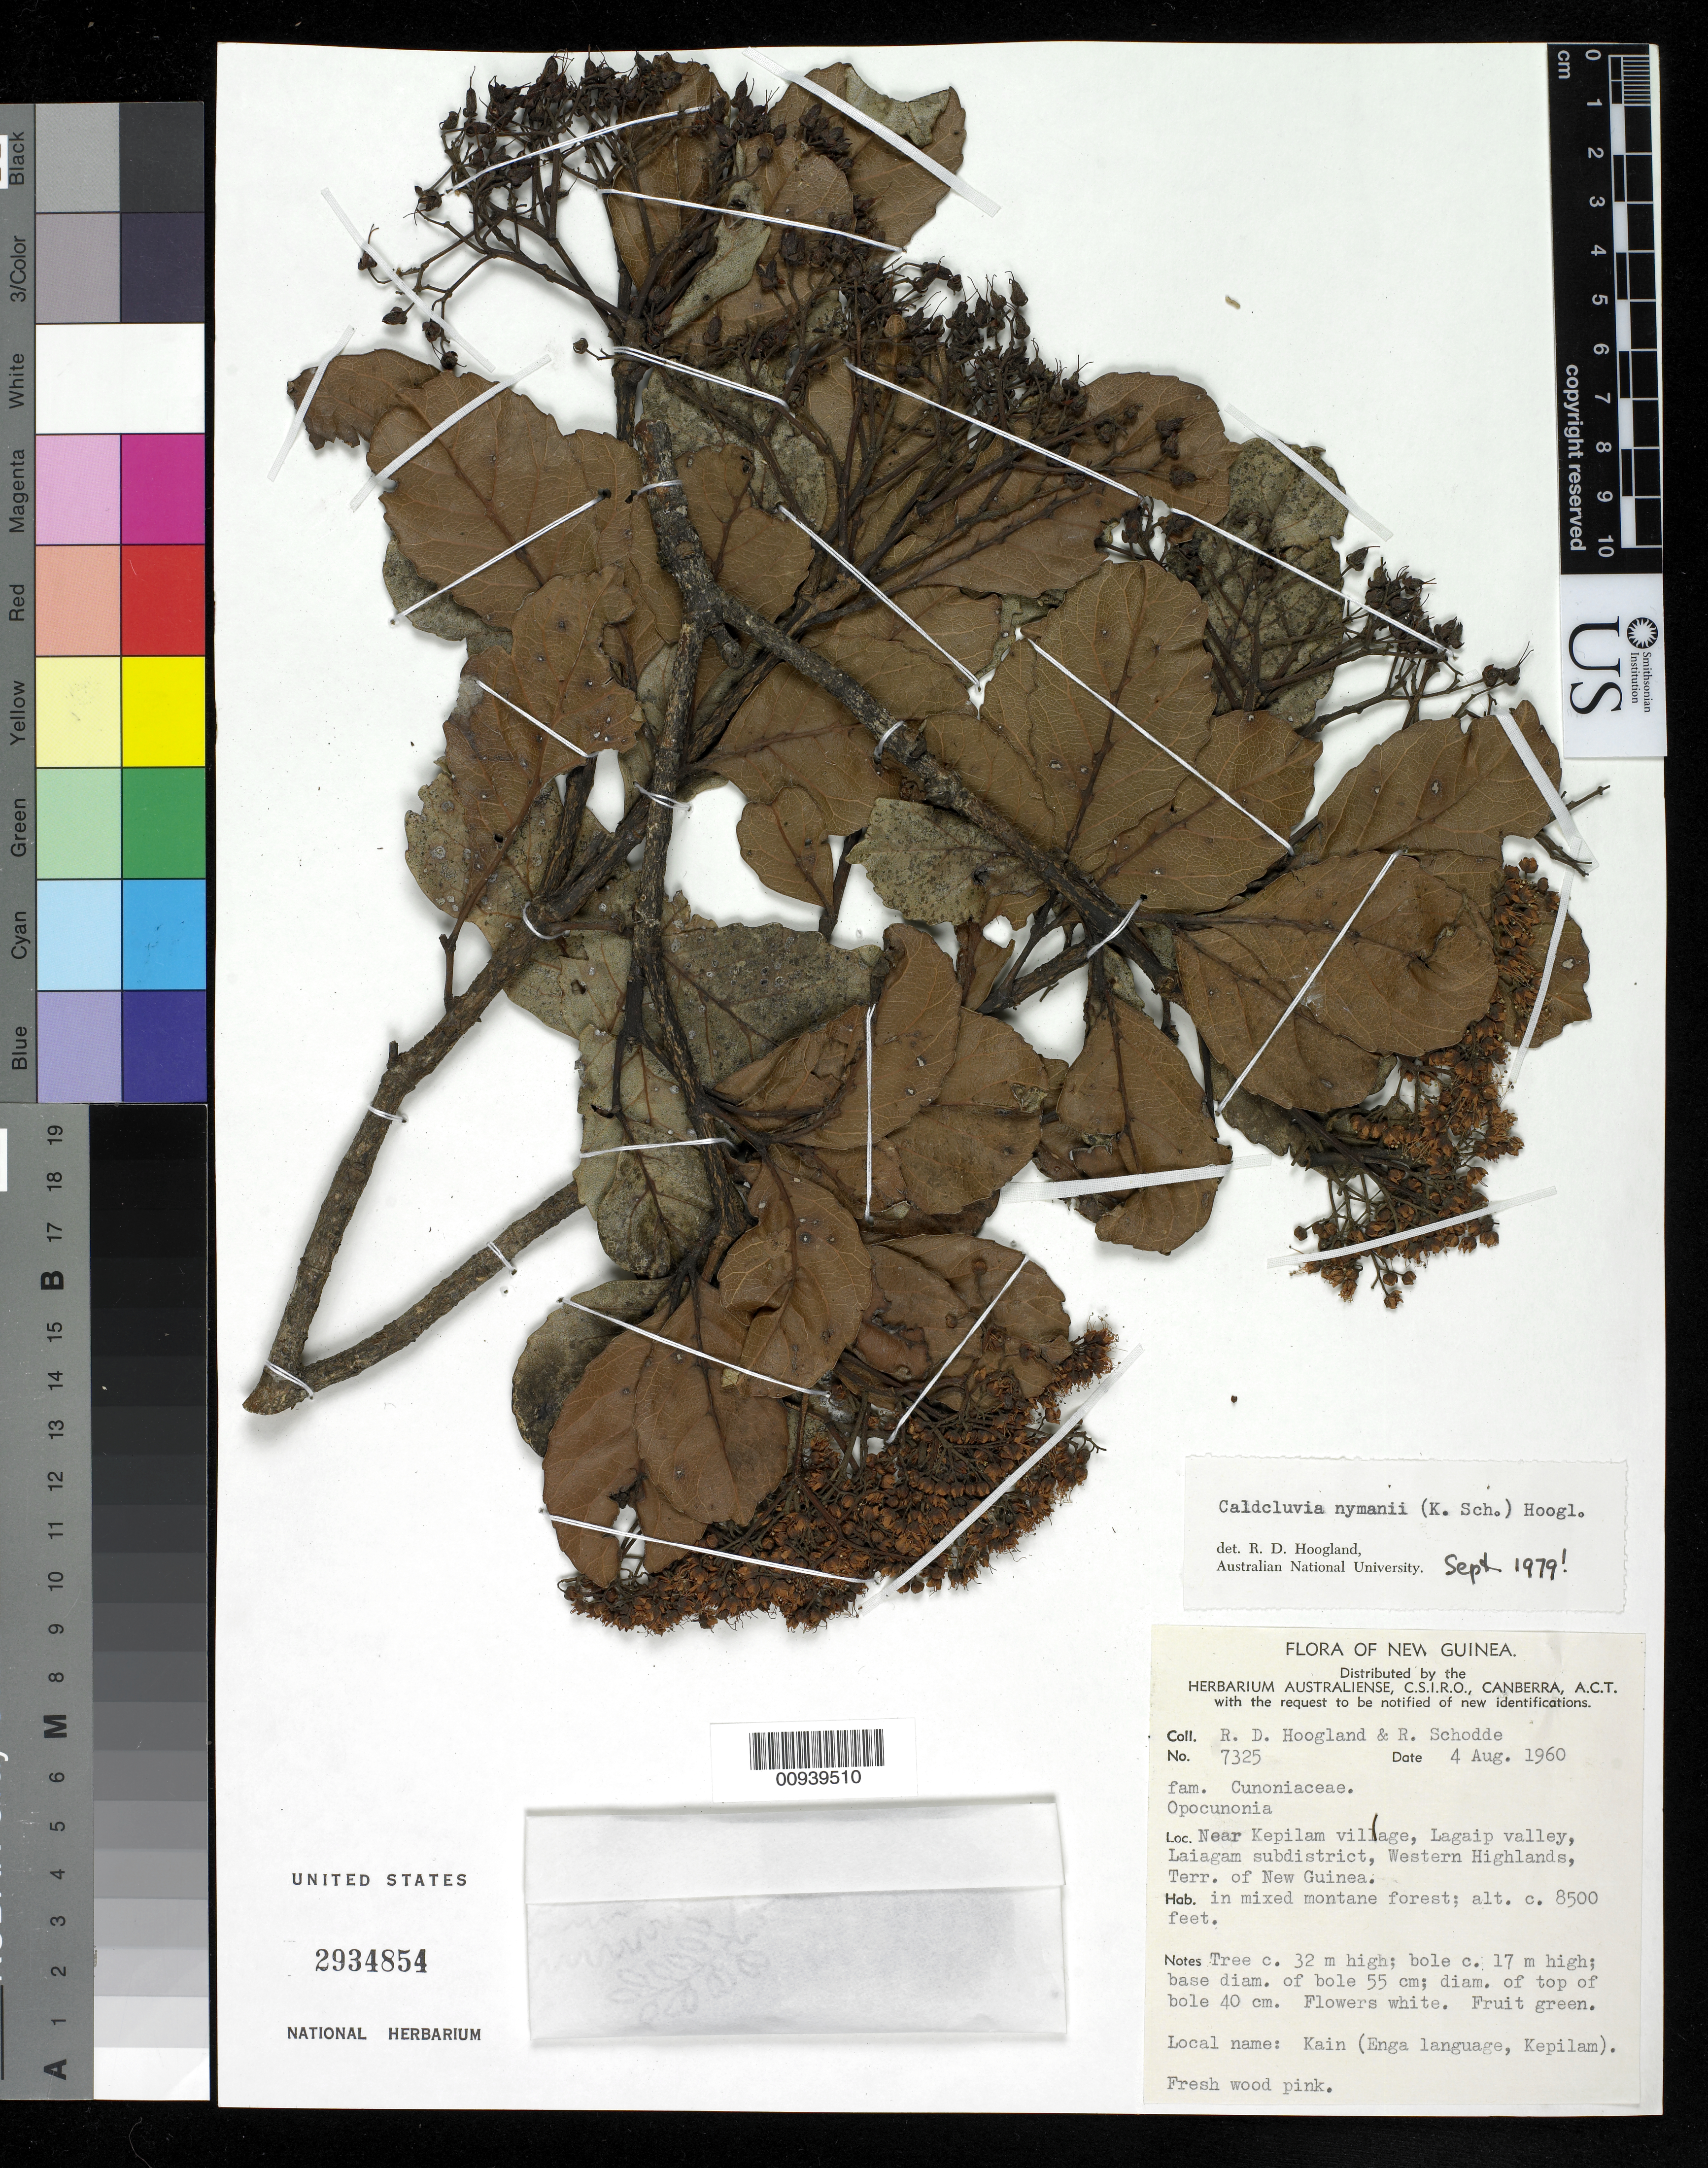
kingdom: Plantae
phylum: Tracheophyta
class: Magnoliopsida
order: Oxalidales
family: Cunoniaceae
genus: Opocunonia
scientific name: Opocunonia nymanii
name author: (K. Schum.) Schltr.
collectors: R. D. Hoogland & R. Schodde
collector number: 7325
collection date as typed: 04 Aug 1960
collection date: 1960-08-04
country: Papua New Guinea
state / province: Enga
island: New Guinea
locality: Laiagam subdistrict, Lagaip Valley, Near Kepilam village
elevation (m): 2591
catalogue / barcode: US 2934854